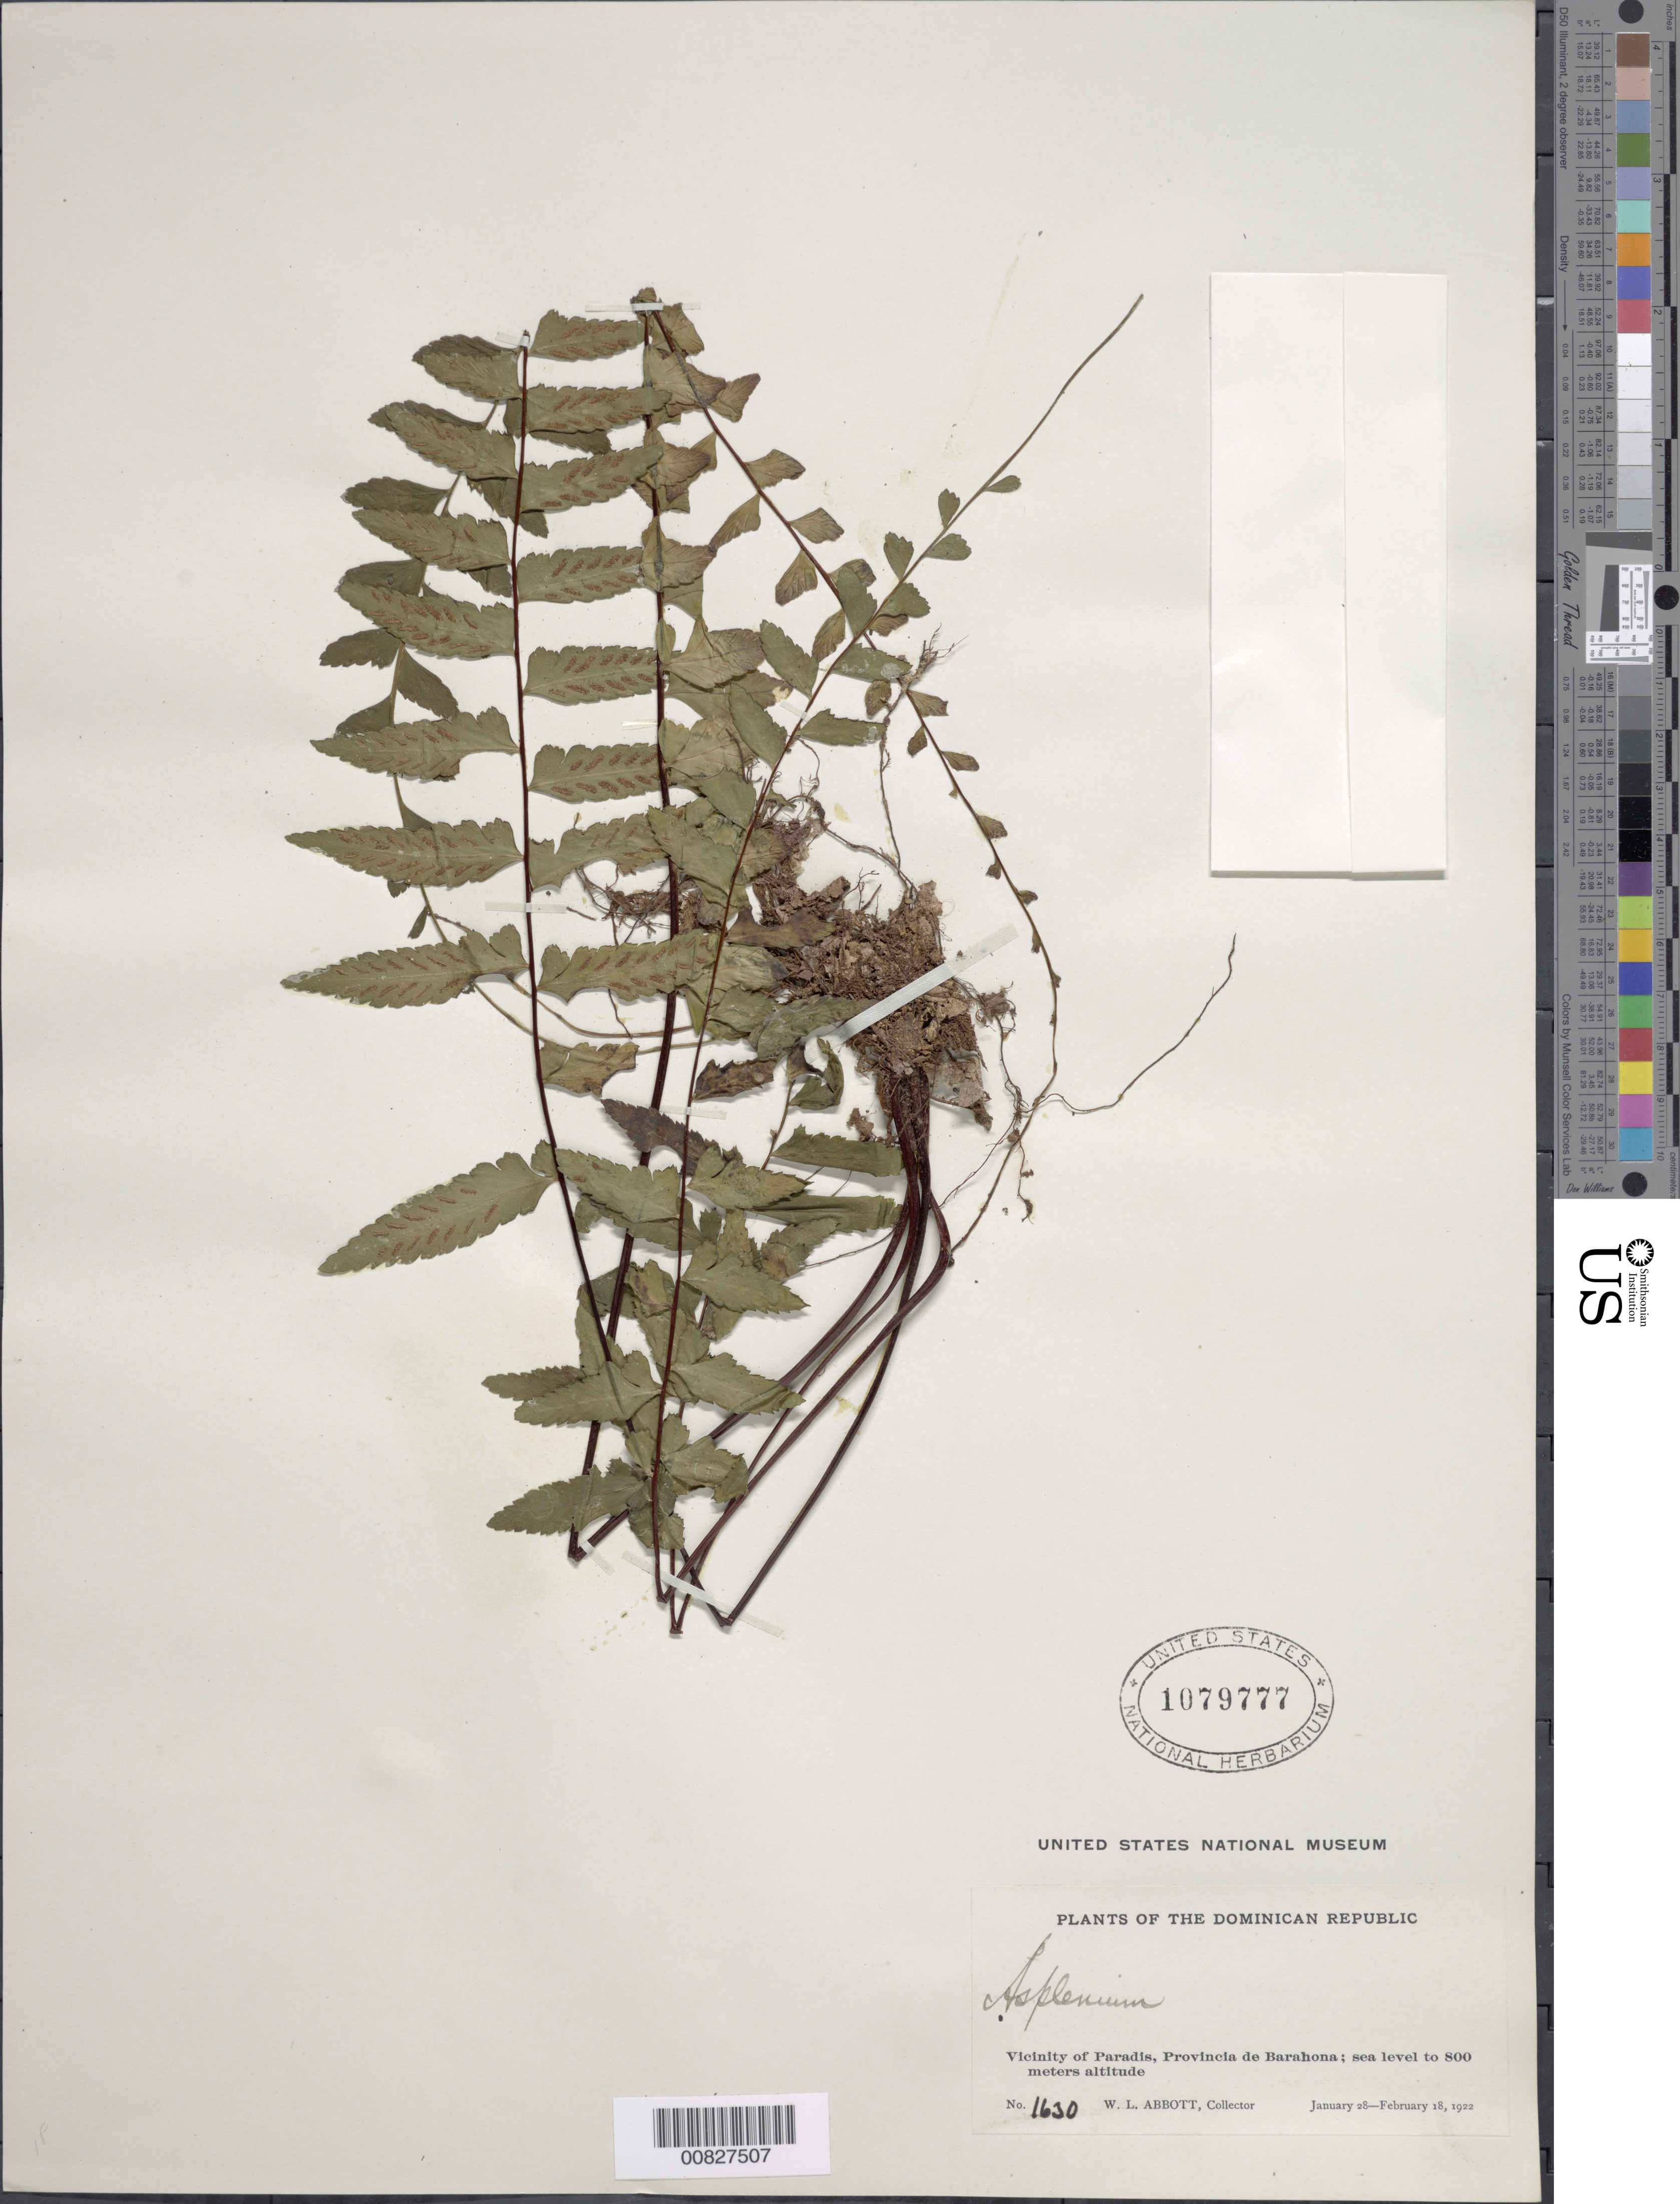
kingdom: Plantae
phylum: Tracheophyta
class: Polypodiopsida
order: Polypodiales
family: Aspleniaceae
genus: Asplenium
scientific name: Asplenium radicans var. alloeopteron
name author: (Kunze ex Klotzsch) Lellinger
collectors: W. L. Abbott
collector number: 1630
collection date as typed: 28 Jan 1922 to 18 Feb 1922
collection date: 1922-01-28/1922-02-18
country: Dominican Republic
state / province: Barahona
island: Hispaniola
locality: Paradis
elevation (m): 0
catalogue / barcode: US 1079777